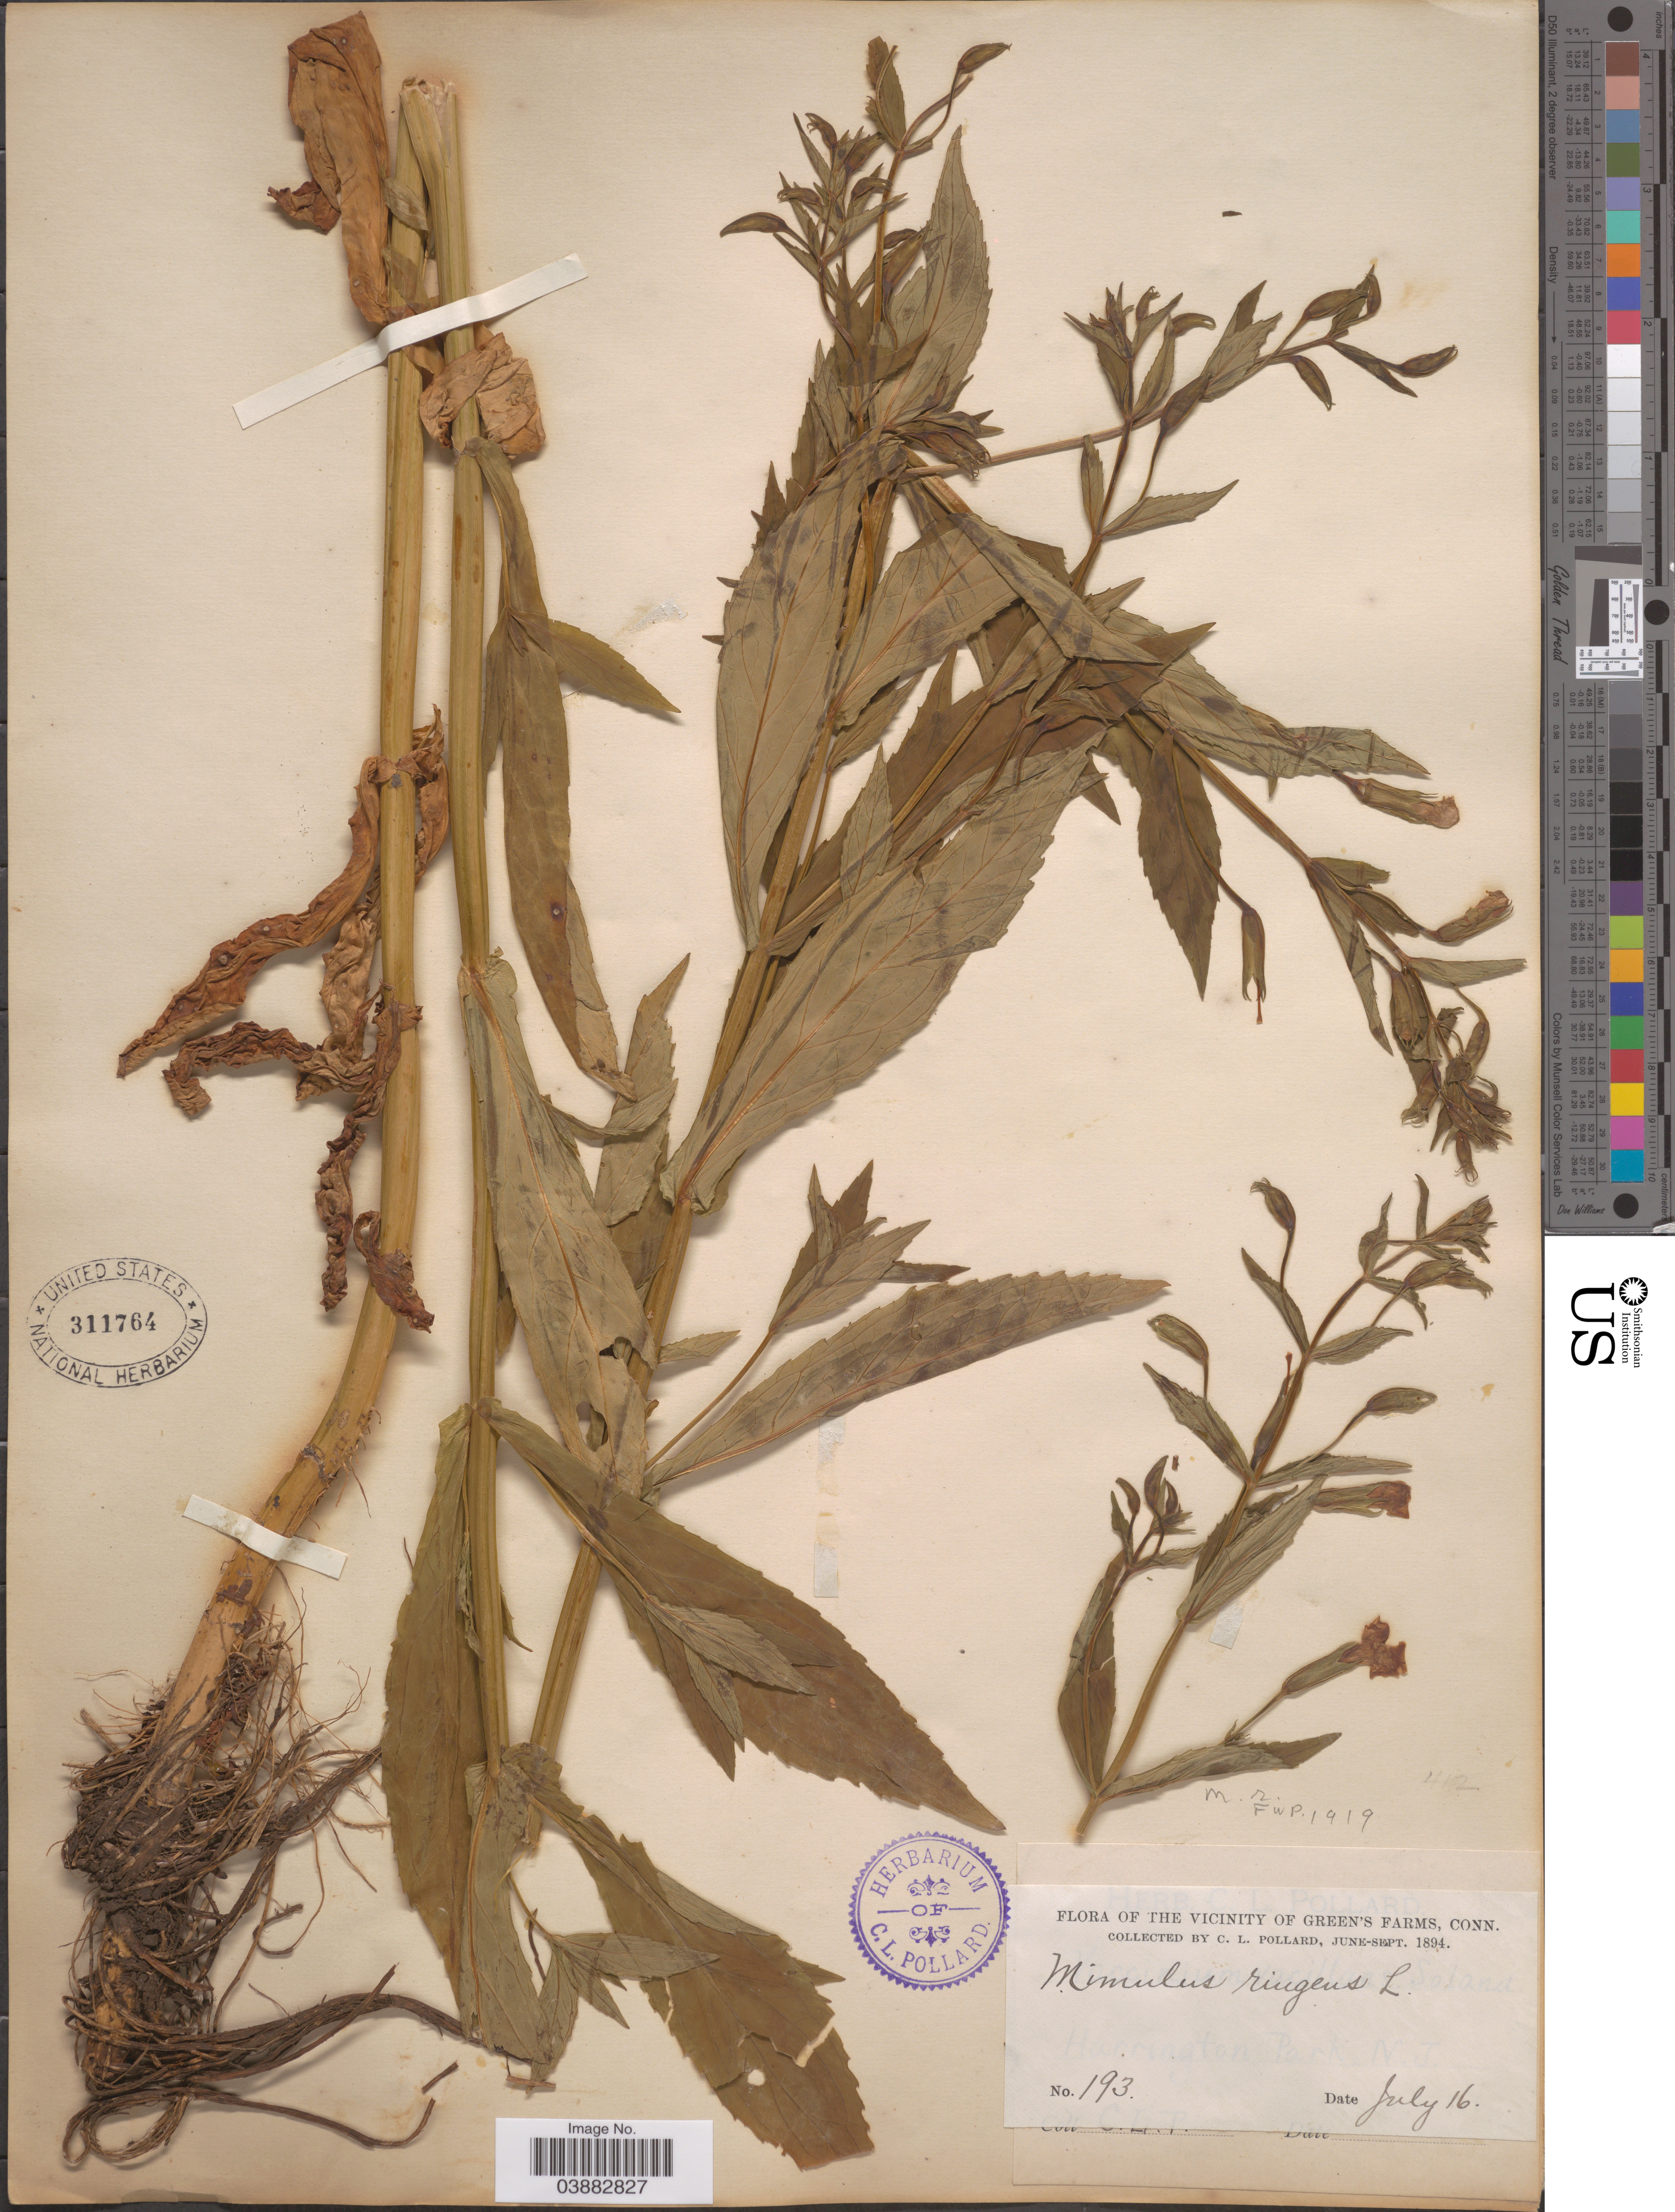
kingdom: Plantae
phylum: Tracheophyta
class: Magnoliopsida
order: Lamiales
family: Phrymaceae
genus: Mimulus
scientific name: Mimulus ringens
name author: L.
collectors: C. L. Pollard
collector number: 193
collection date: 1894-07-16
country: United States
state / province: Connecticut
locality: The vicinity of Green's Farms.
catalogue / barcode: US 311764